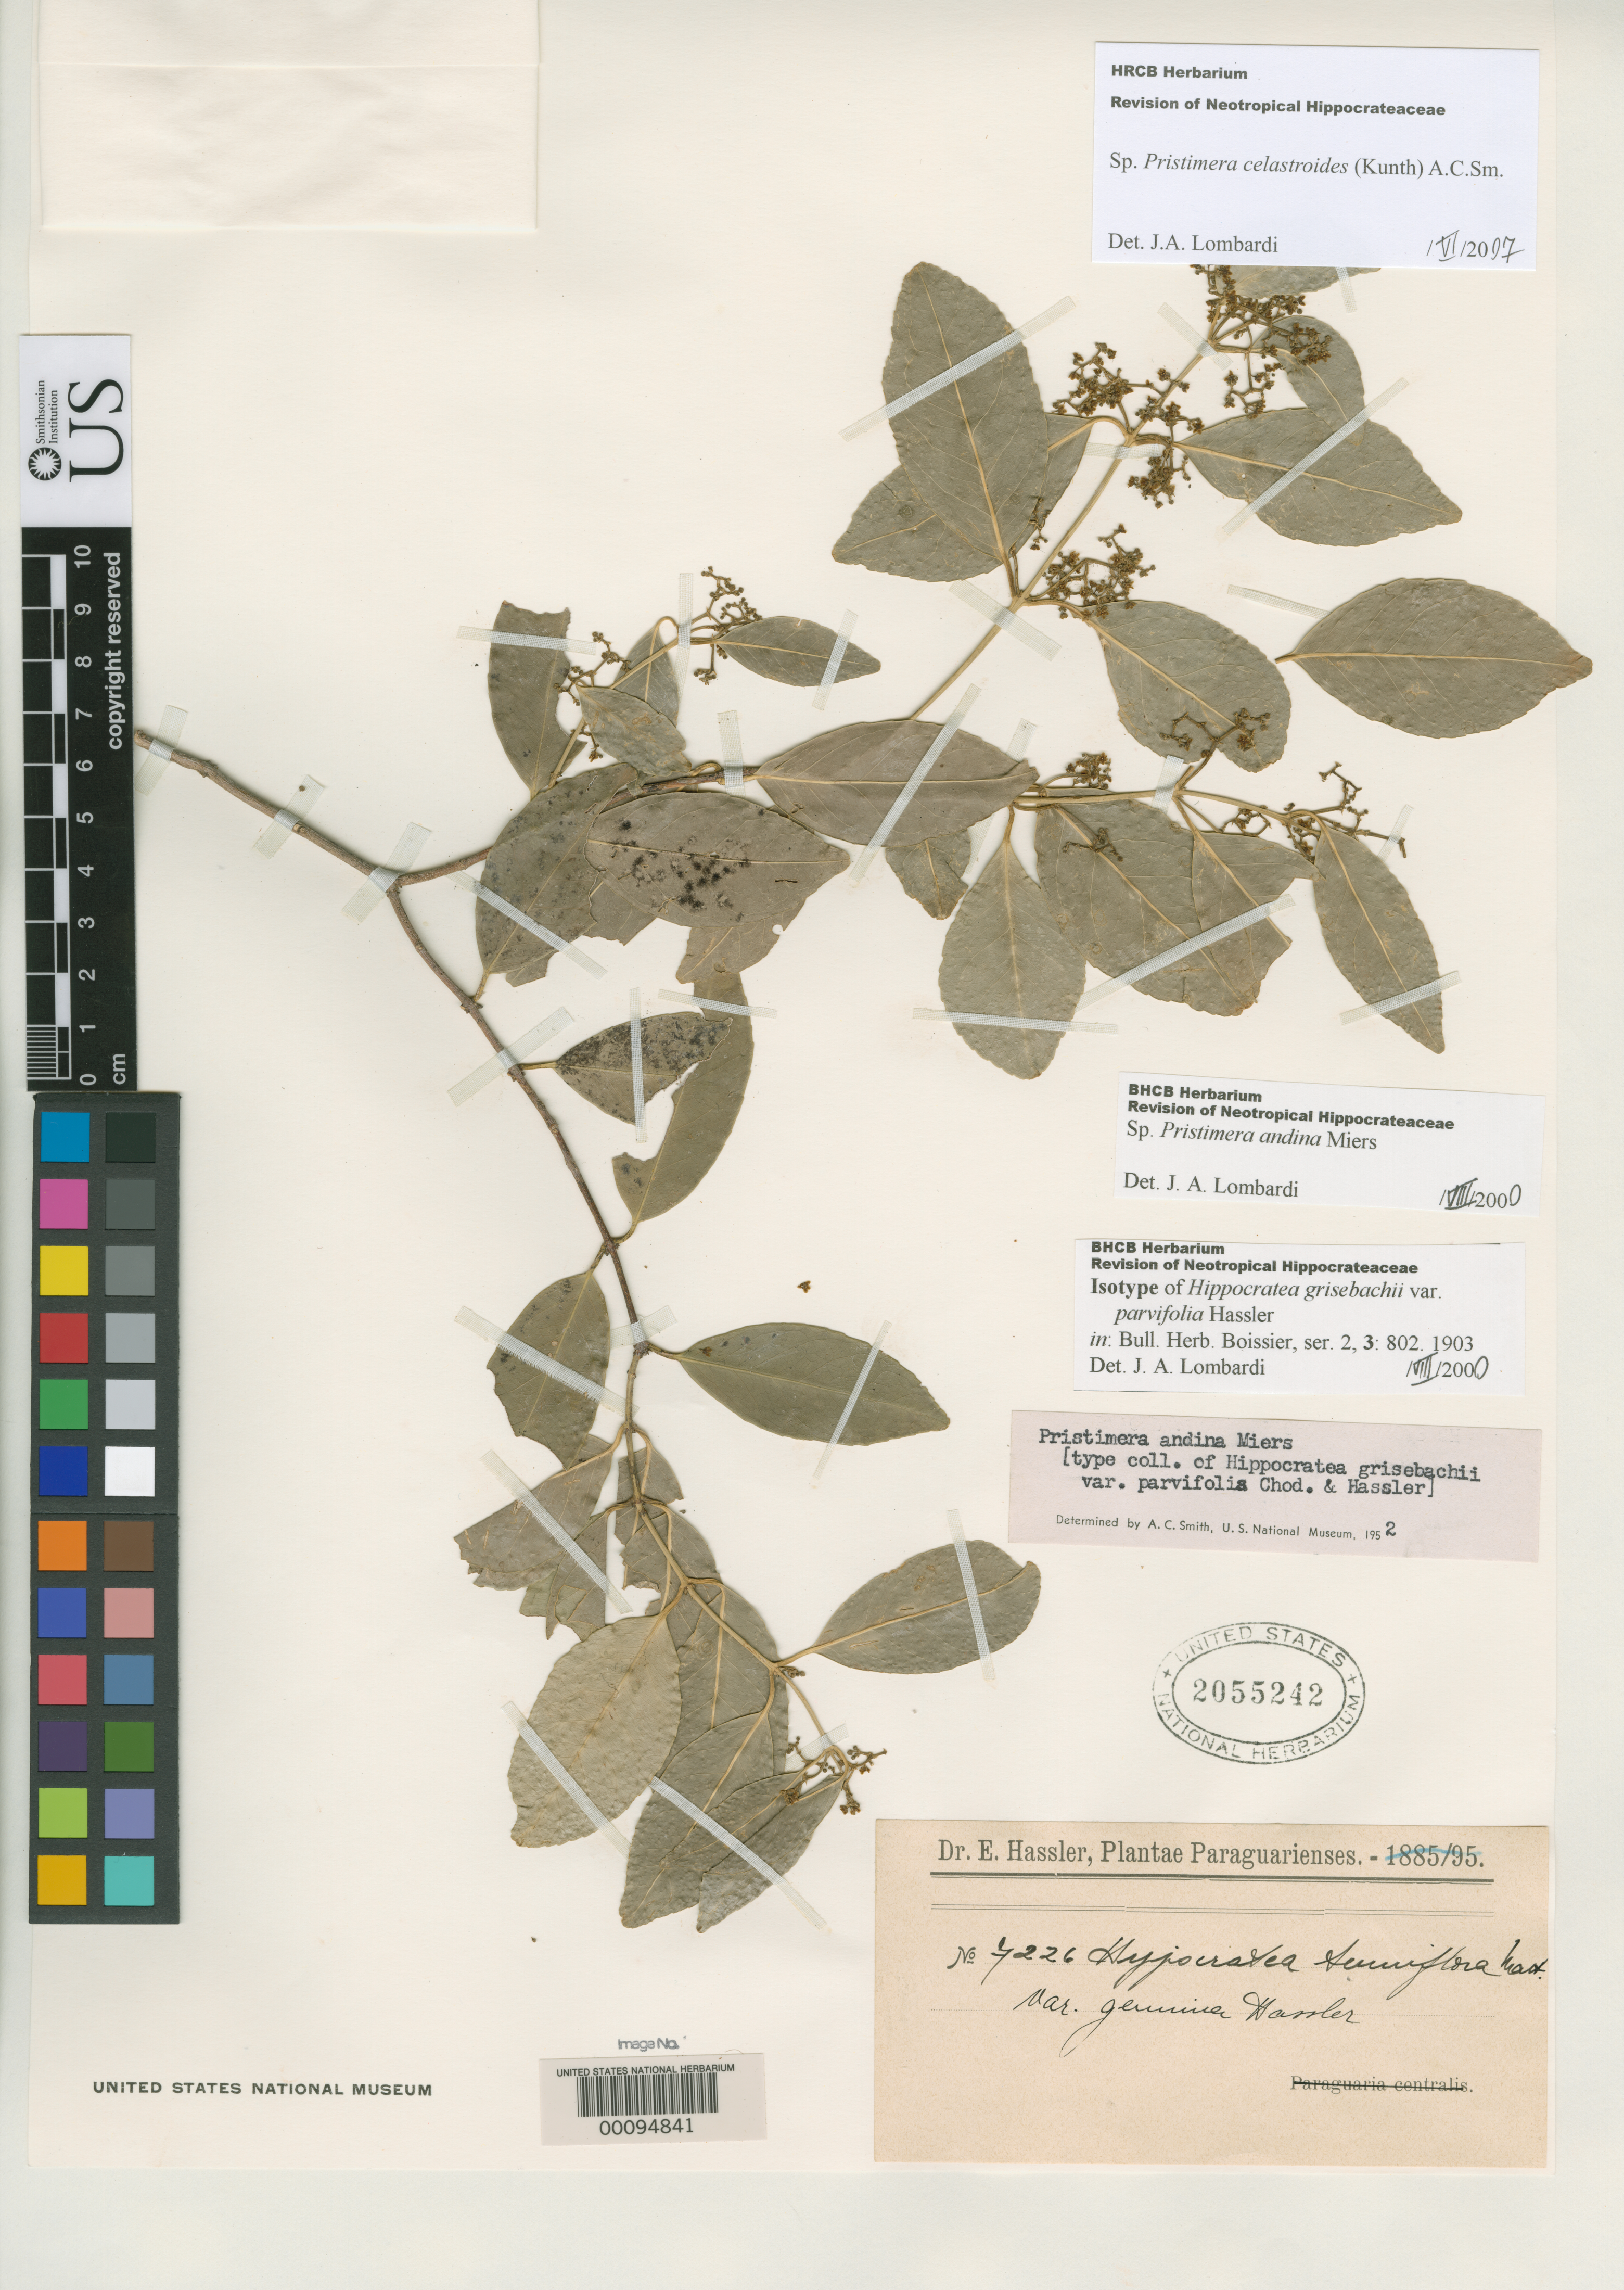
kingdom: Plantae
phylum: Tracheophyta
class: Magnoliopsida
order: Celastrales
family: Celastraceae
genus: Hippocratea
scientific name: Hippocratea grisebachii var. parvifolia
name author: Chodat & Hassl.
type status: Isotype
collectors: E. Hassler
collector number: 7226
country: Paraguay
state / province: Concepción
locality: Picada Isabel, prope Concepcion.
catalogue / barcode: US 2055242